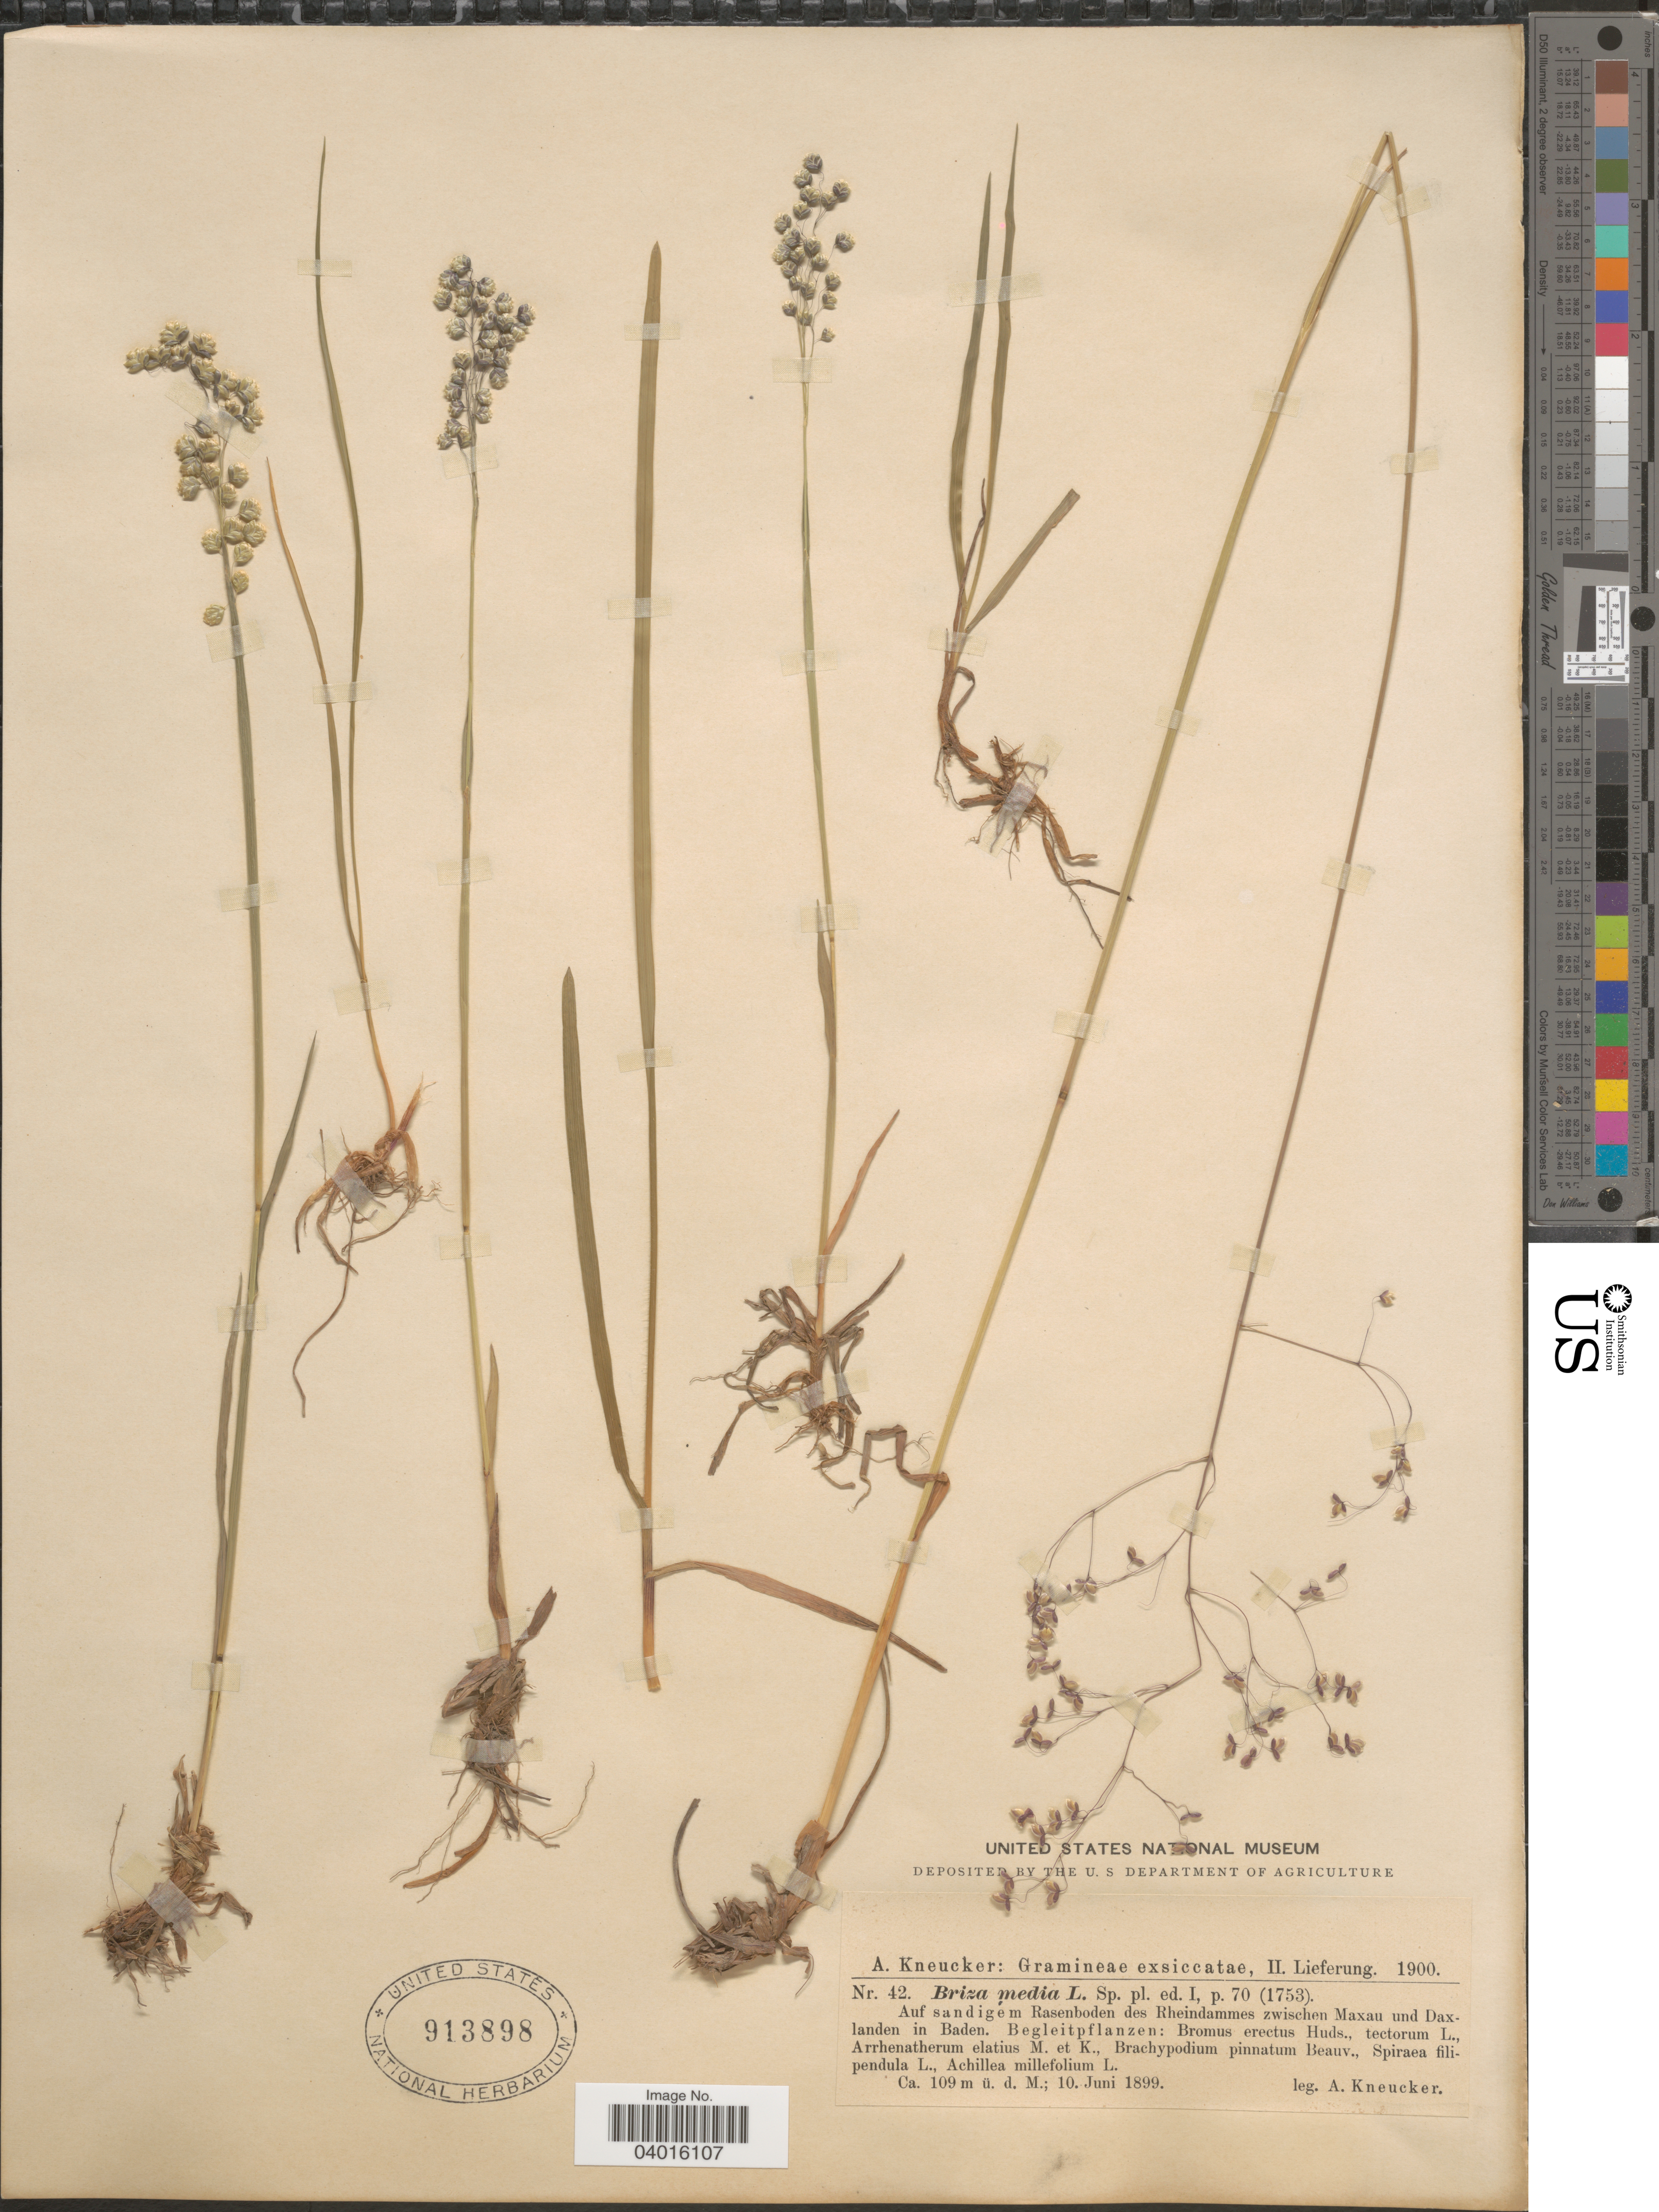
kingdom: Plantae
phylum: Tracheophyta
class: Liliopsida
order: Poales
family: Poaceae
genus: Briza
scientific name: Briza media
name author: L.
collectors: A. Kneucker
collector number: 42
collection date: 1899-06-10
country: Germany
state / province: Baden-Württemberg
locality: Auf sandigem Rasenboden des Rheindammes zwischen Maxau und Daxlanden in Baden.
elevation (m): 109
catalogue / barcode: US 913898